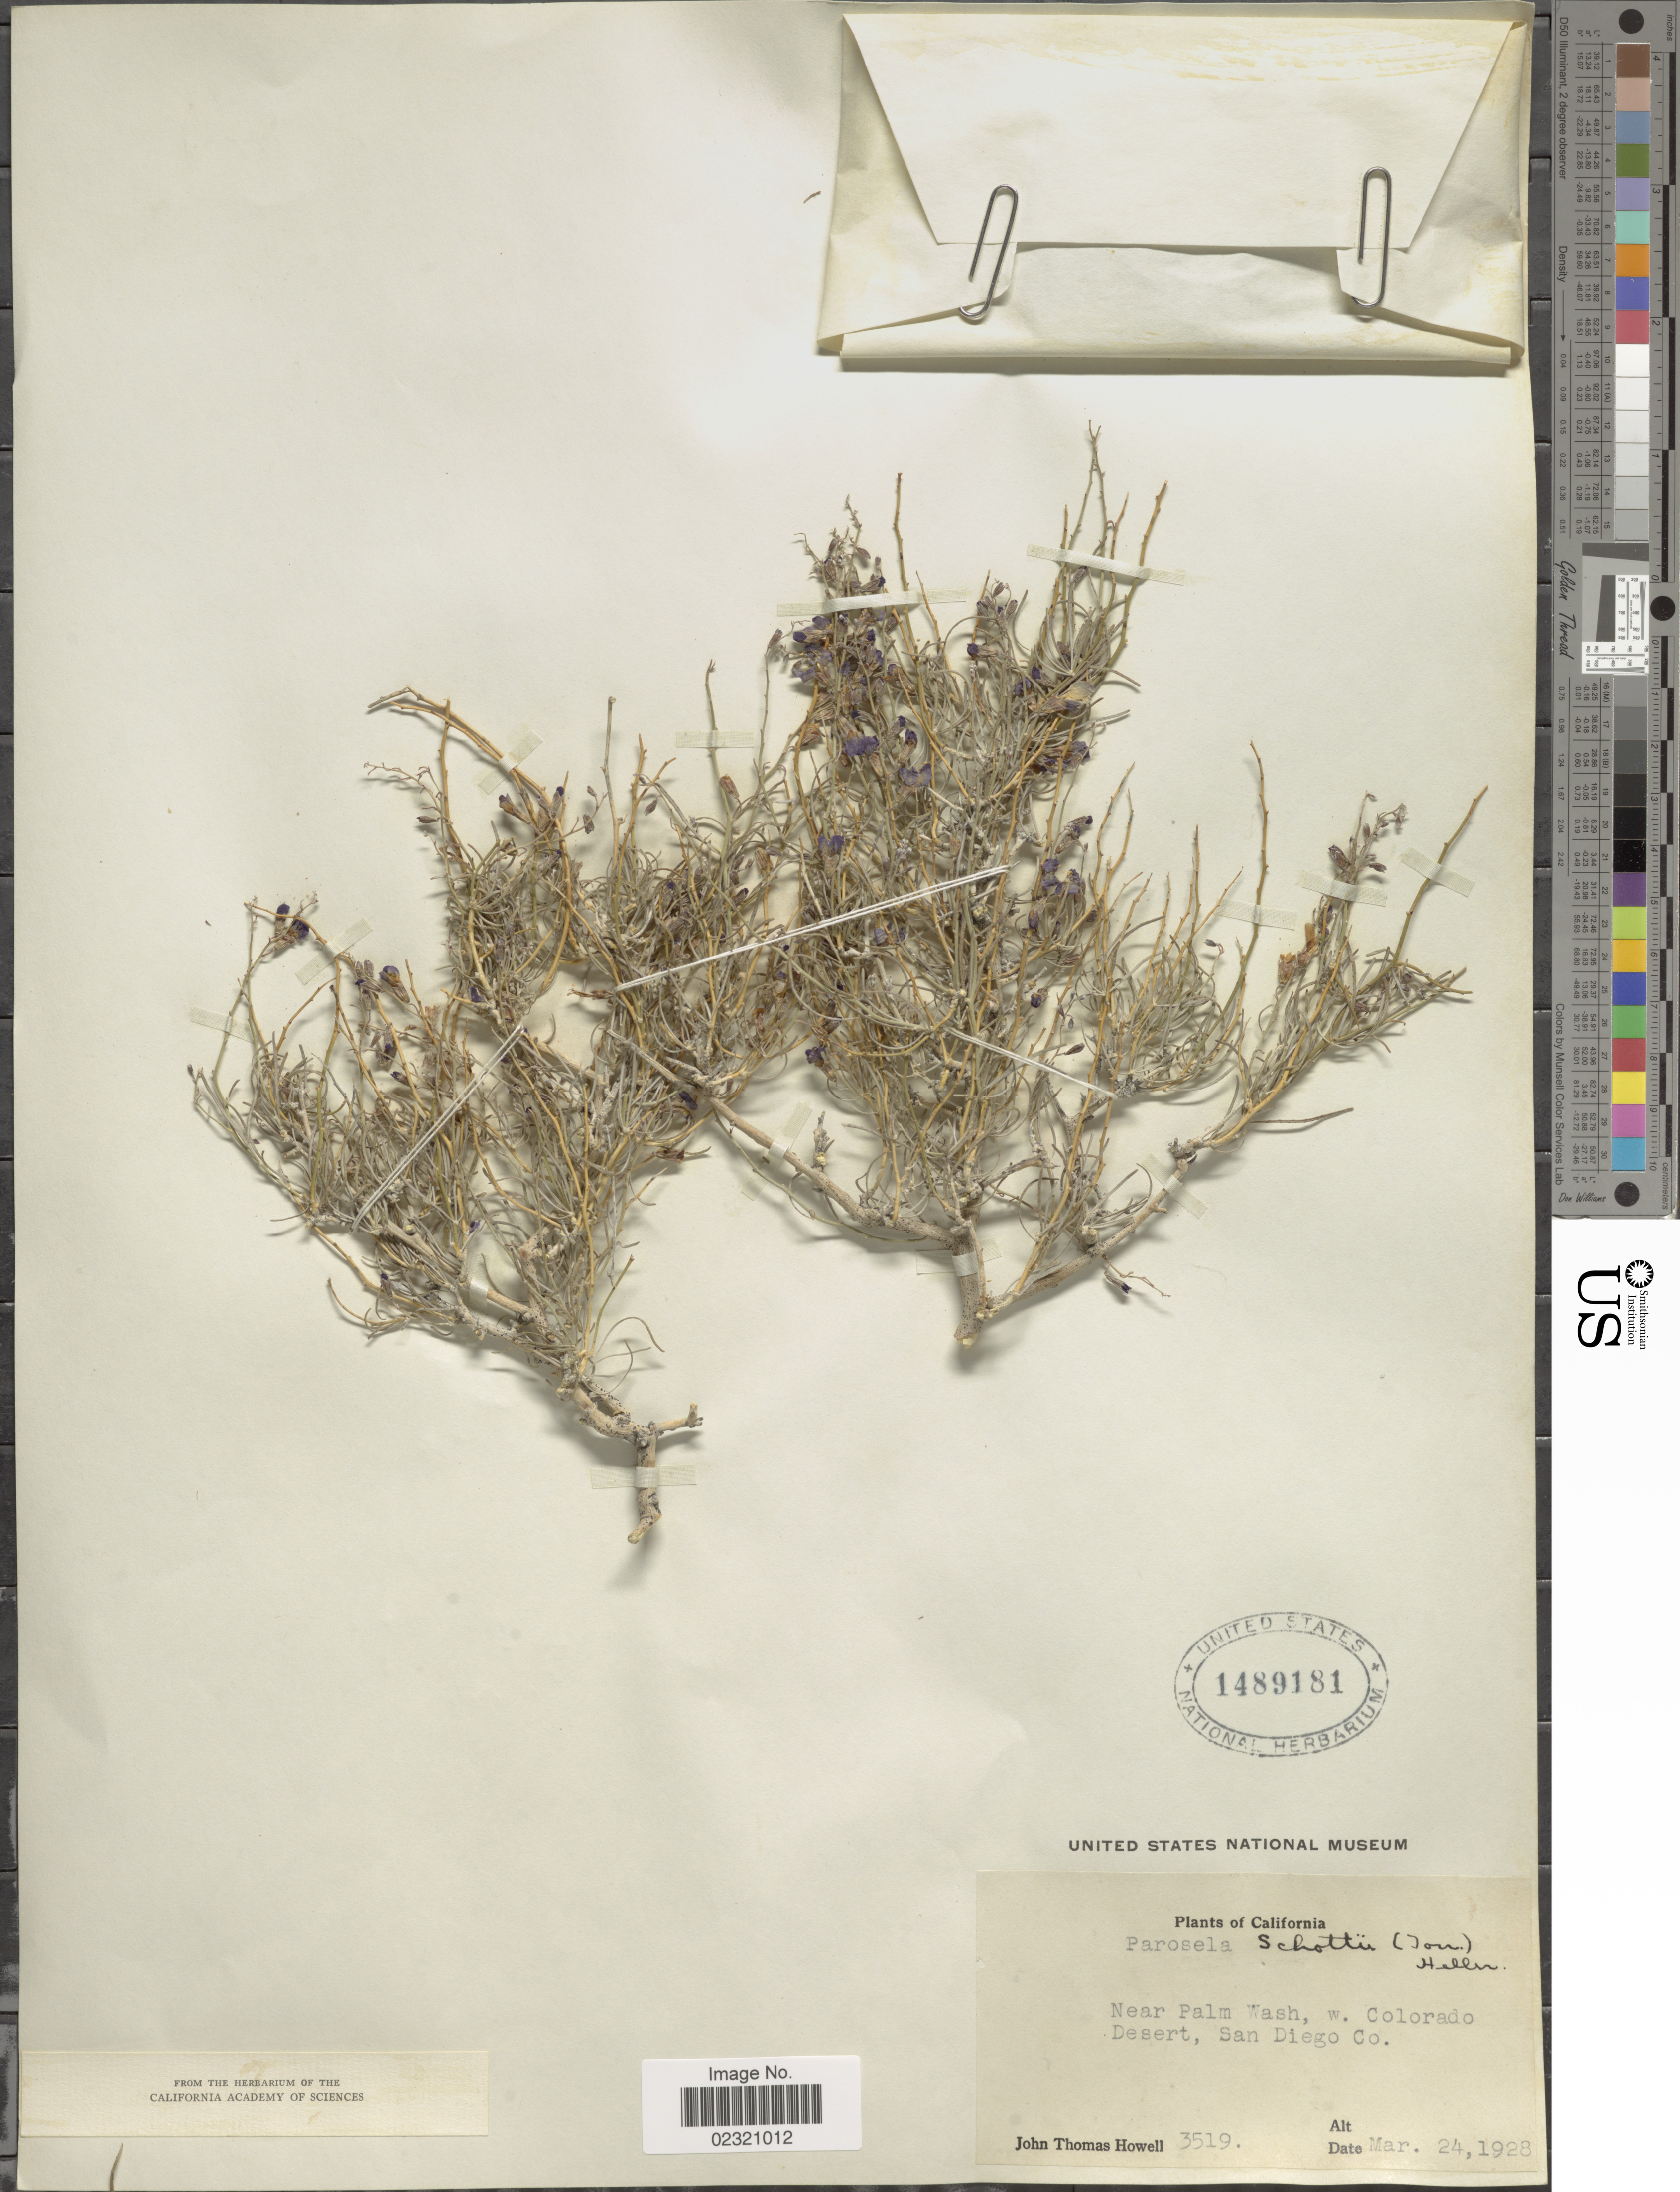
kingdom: Plantae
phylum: Tracheophyta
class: Magnoliopsida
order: Fabales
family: Fabaceae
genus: Psorothamnus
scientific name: Psorothamnus schottii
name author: (Torr.) Barneby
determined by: Strong, M. T., (US), Smithsonian Institution - National Museum of Natural History (UNITED STATES)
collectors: J. T. Howell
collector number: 3519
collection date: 1928-03-24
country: United States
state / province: California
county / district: San Diego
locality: Near Palm Wash, w. Colorado Desert, San Diego Co.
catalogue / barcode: US 1489181